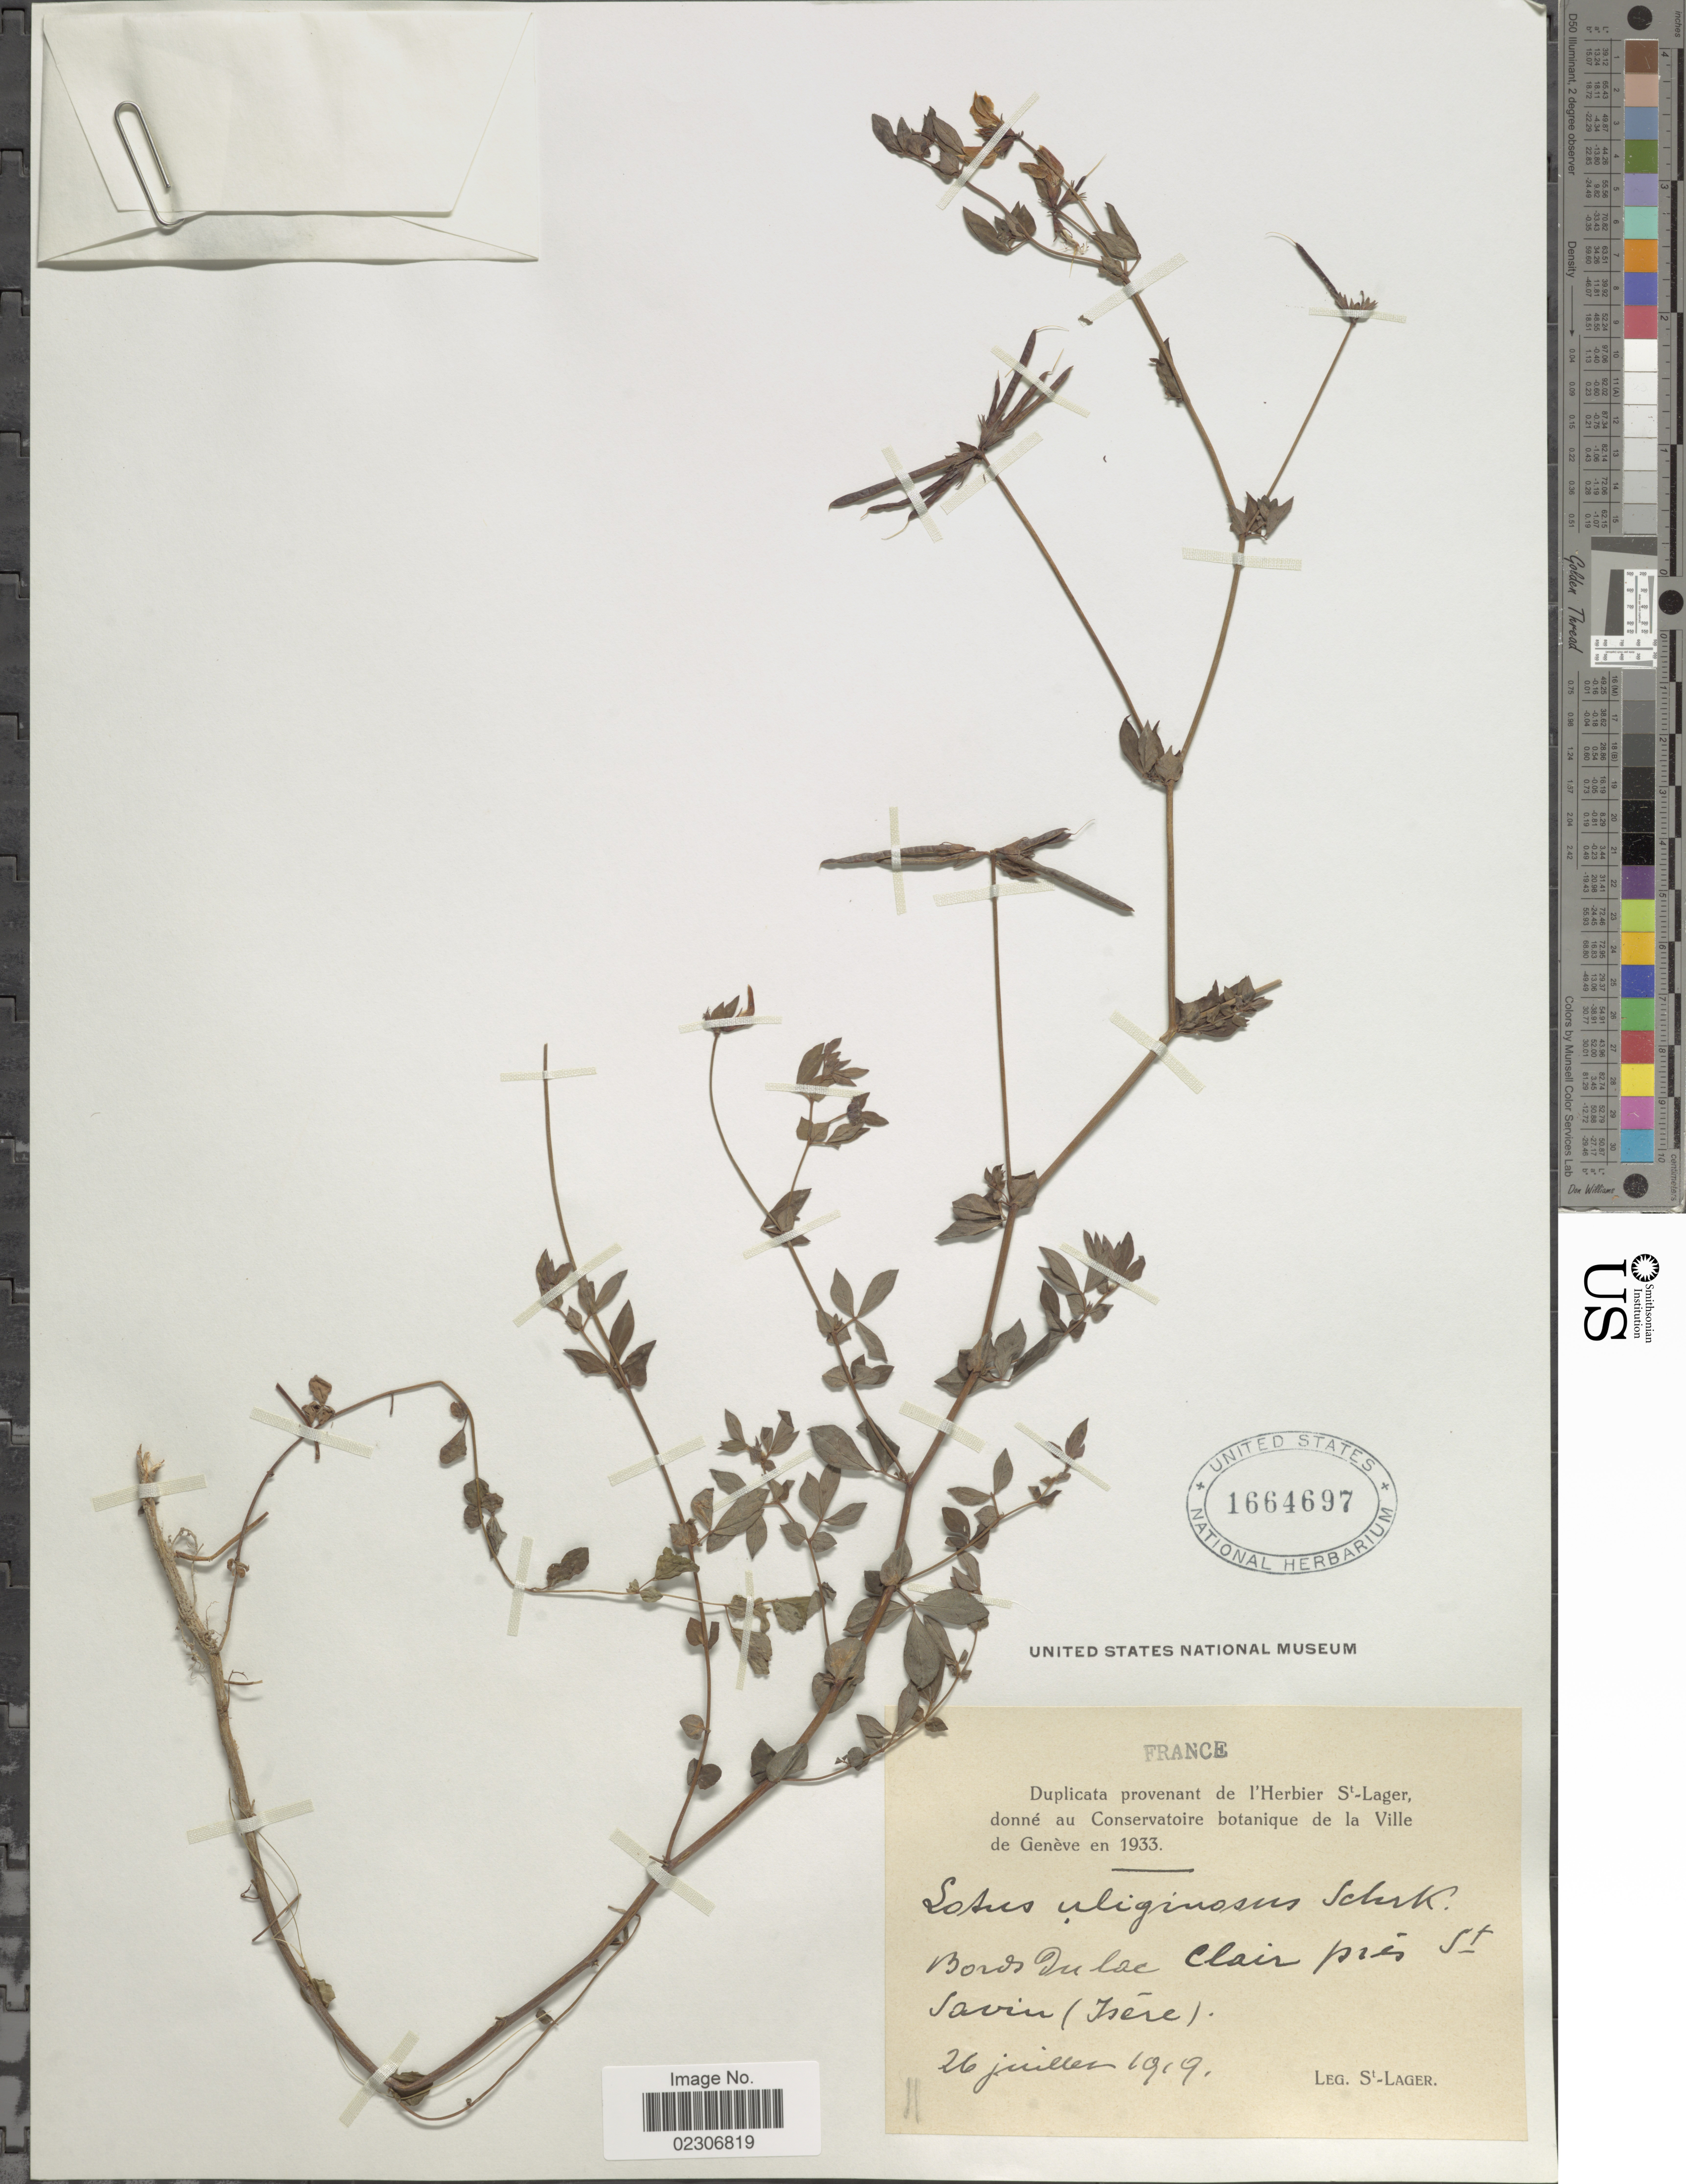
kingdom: Plantae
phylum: Tracheophyta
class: Magnoliopsida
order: Fabales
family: Fabaceae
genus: Lotus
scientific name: Lotus uliginosus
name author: Schkuhr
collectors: -. St. Lager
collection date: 1919-07-26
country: France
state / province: Auvergne-Rhône-Alpes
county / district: Isère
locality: Bords du lac Clair pres St. Savin (Isere).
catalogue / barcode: US 1664697